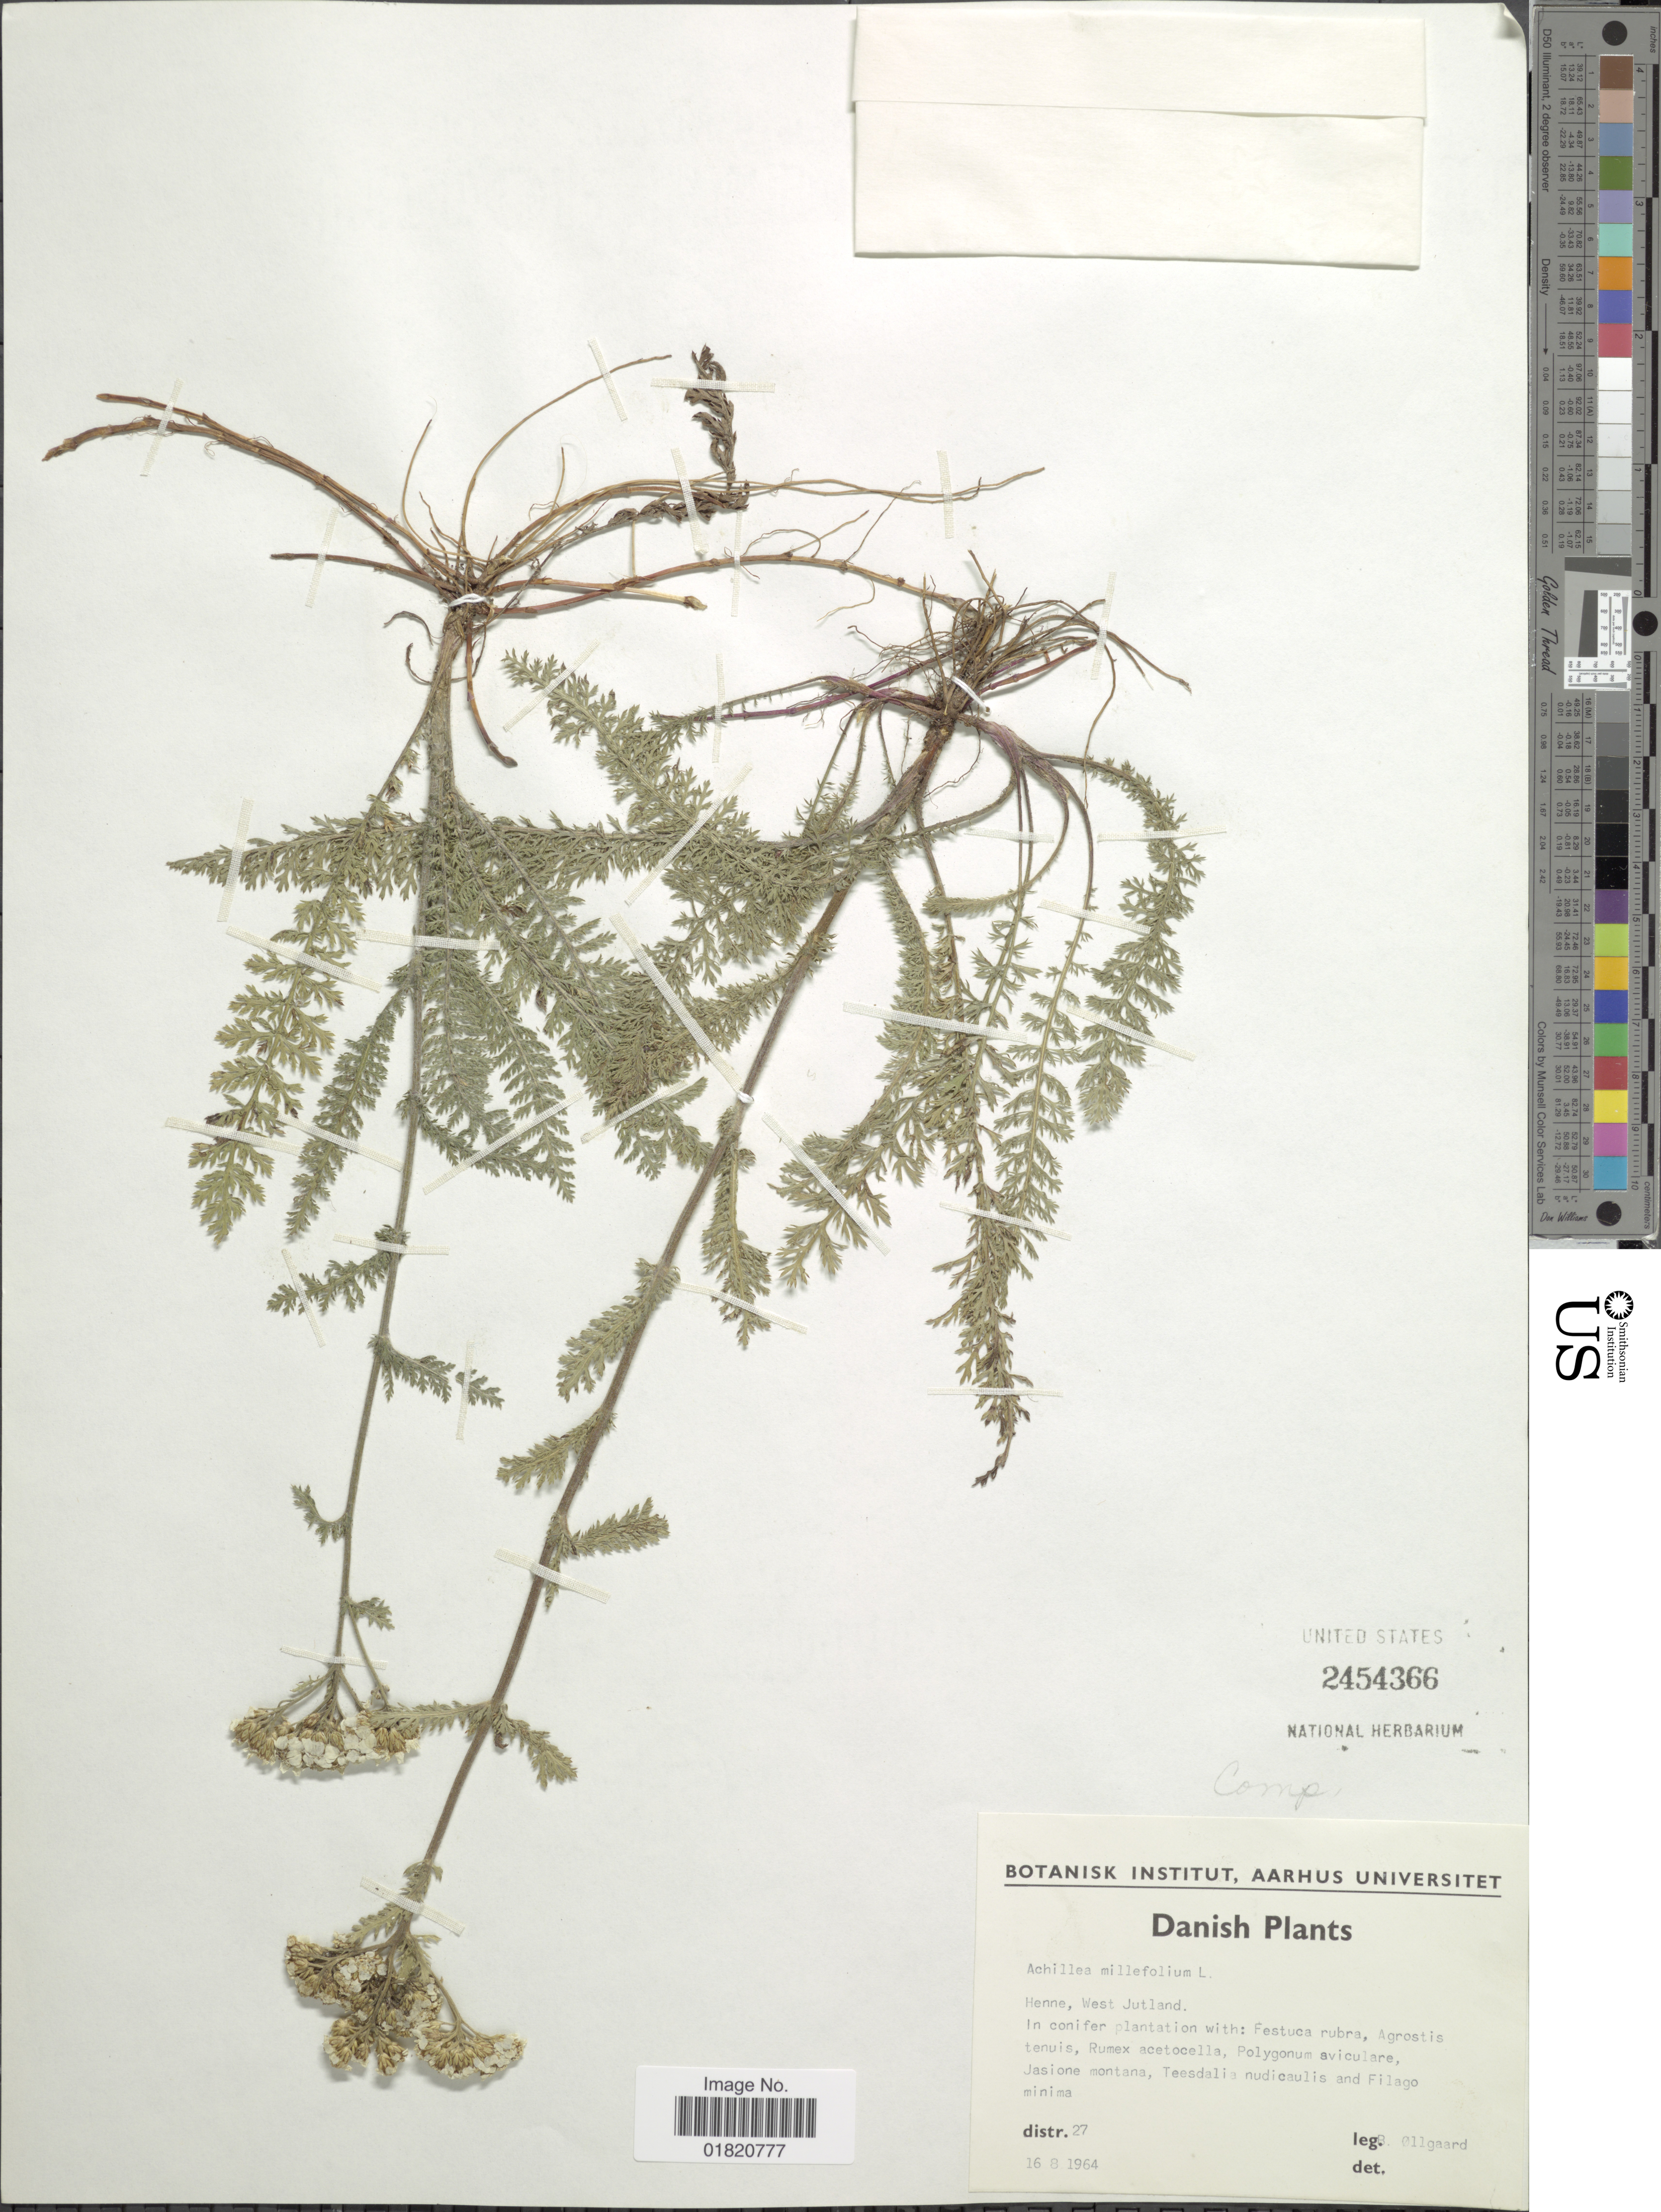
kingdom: Plantae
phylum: Tracheophyta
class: Magnoliopsida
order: Asterales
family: Asteraceae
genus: Achillea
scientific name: Achillea millefolium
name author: L.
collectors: B. Øllgaard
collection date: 1964-08-16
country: Denmark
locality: Henne, West Jutland. distr. 27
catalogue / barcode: US 2454366